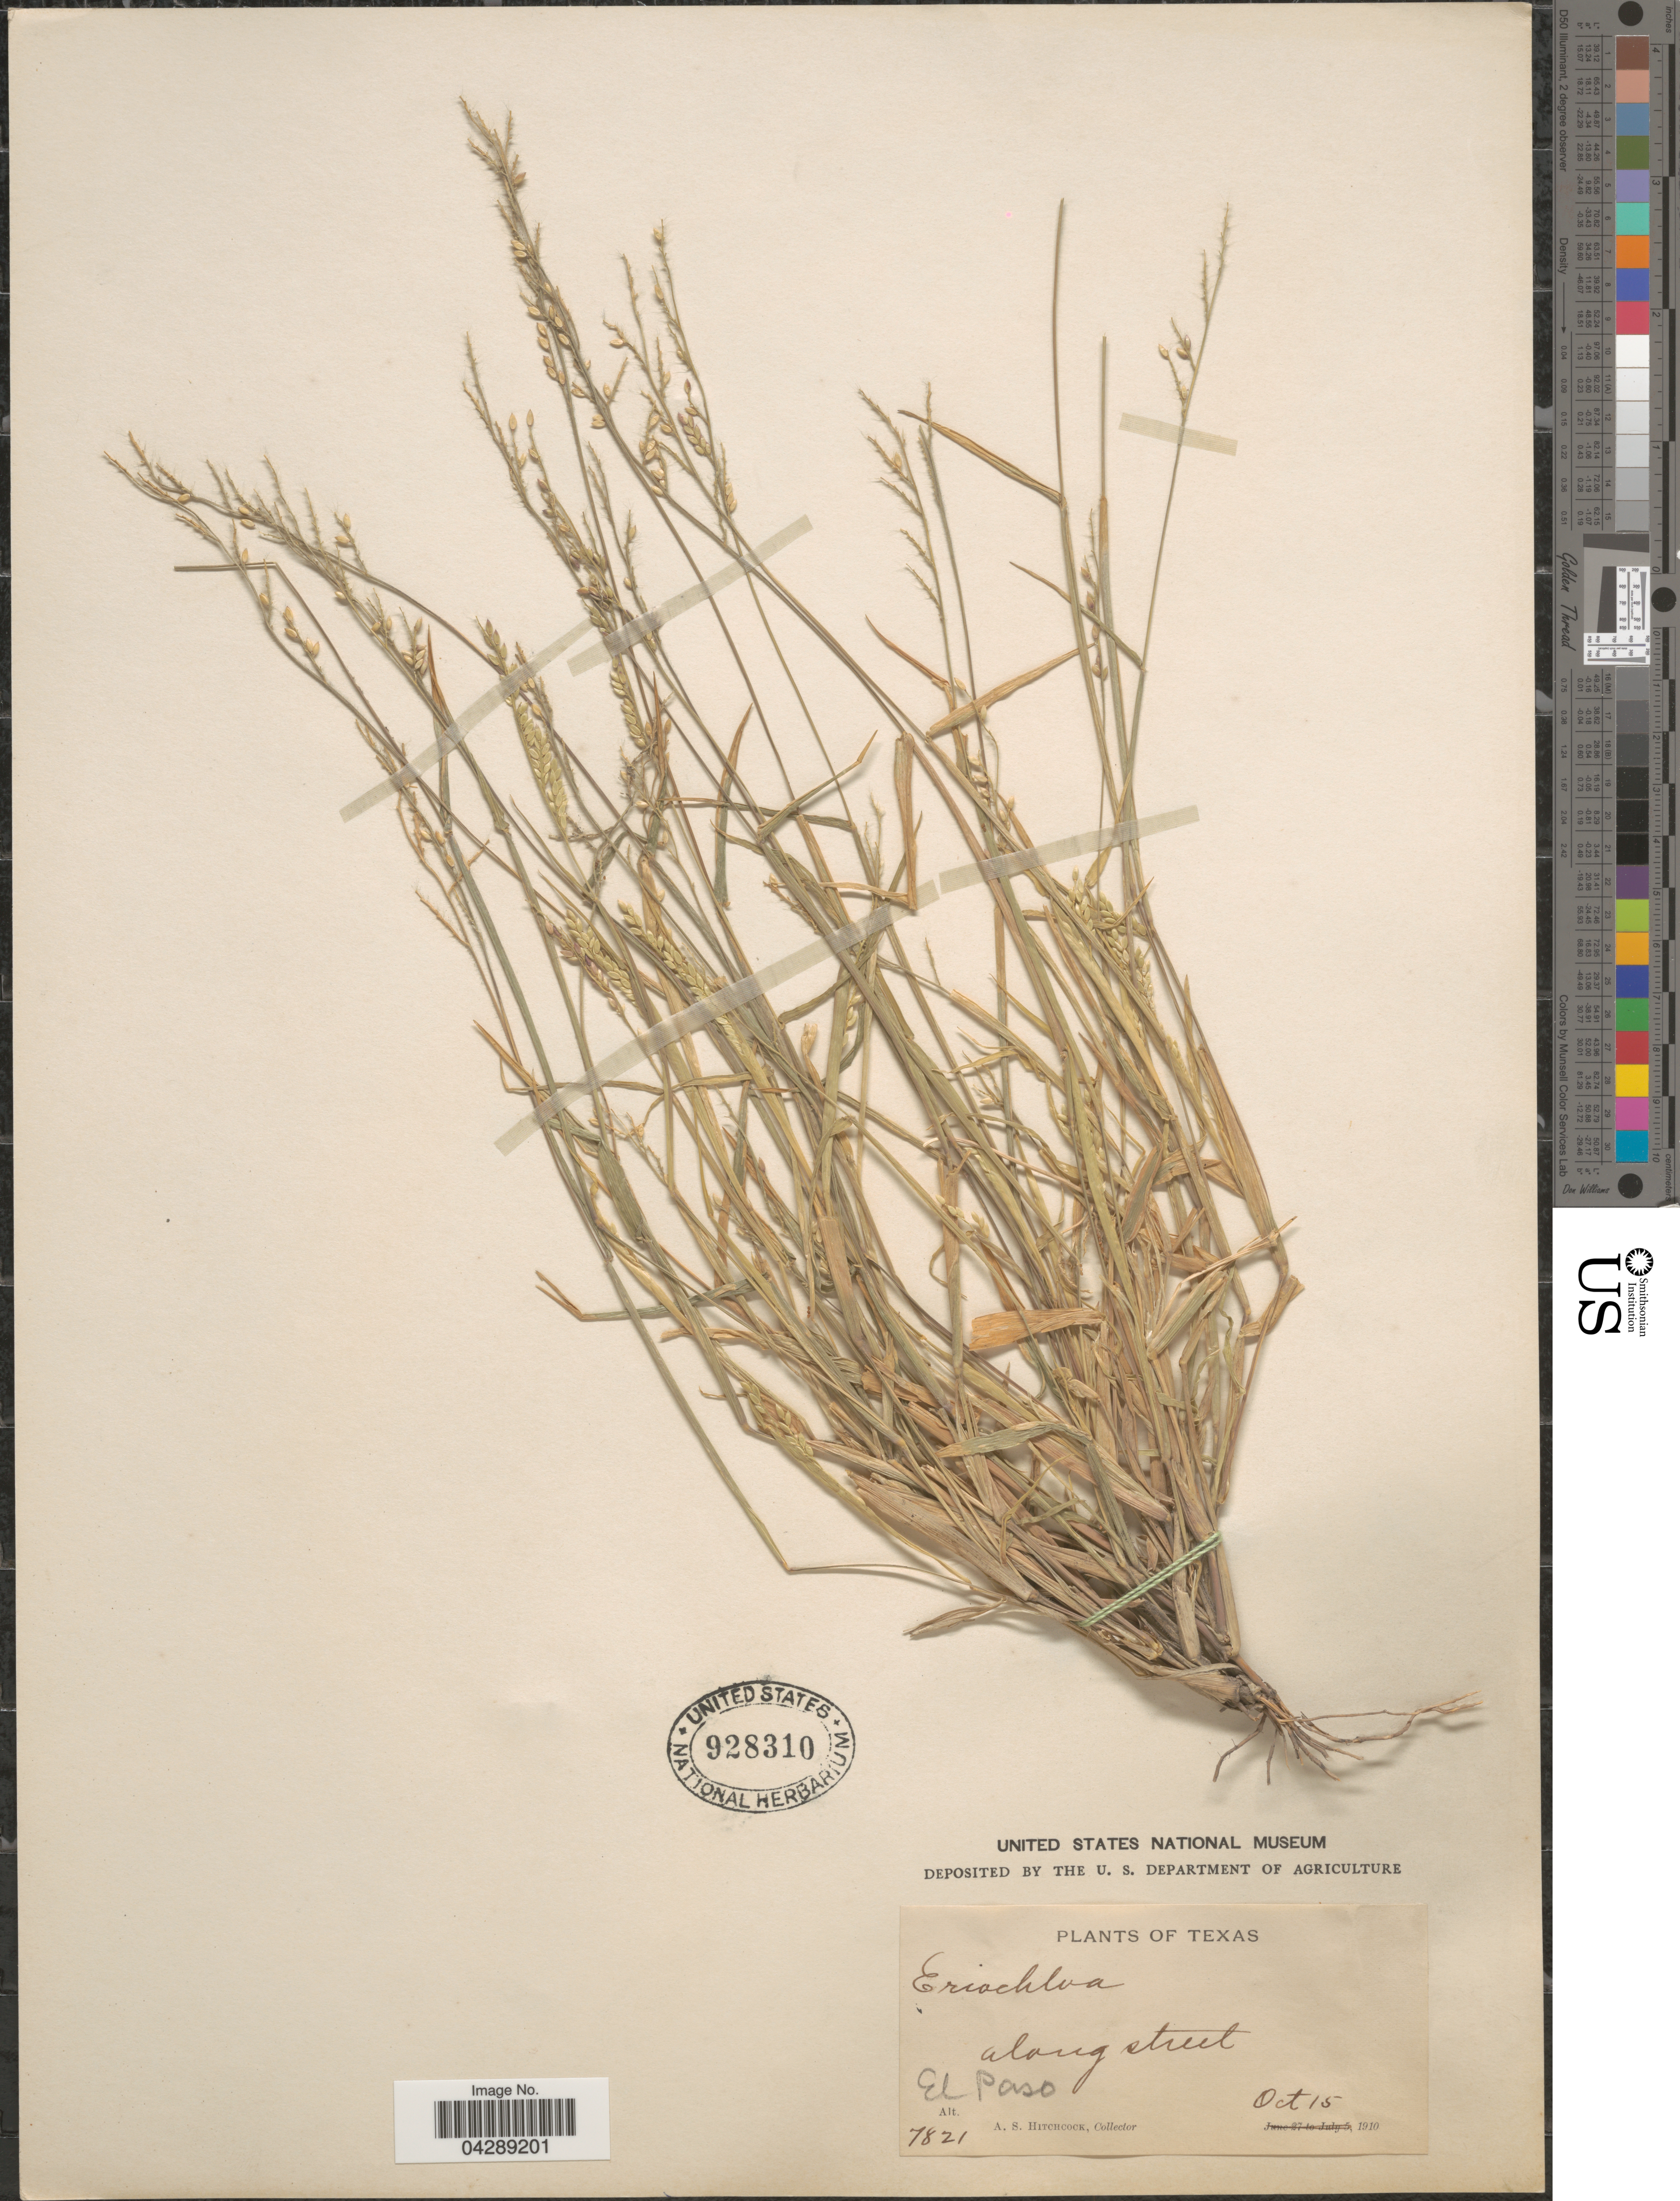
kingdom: Plantae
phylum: Tracheophyta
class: Liliopsida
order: Poales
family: Poaceae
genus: Eriochloa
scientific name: Eriochloa sp.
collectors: A. S. Hitchcock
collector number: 7821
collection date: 1910-10-15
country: United States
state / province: Texas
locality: Along street. El Paso.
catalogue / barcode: US 928310